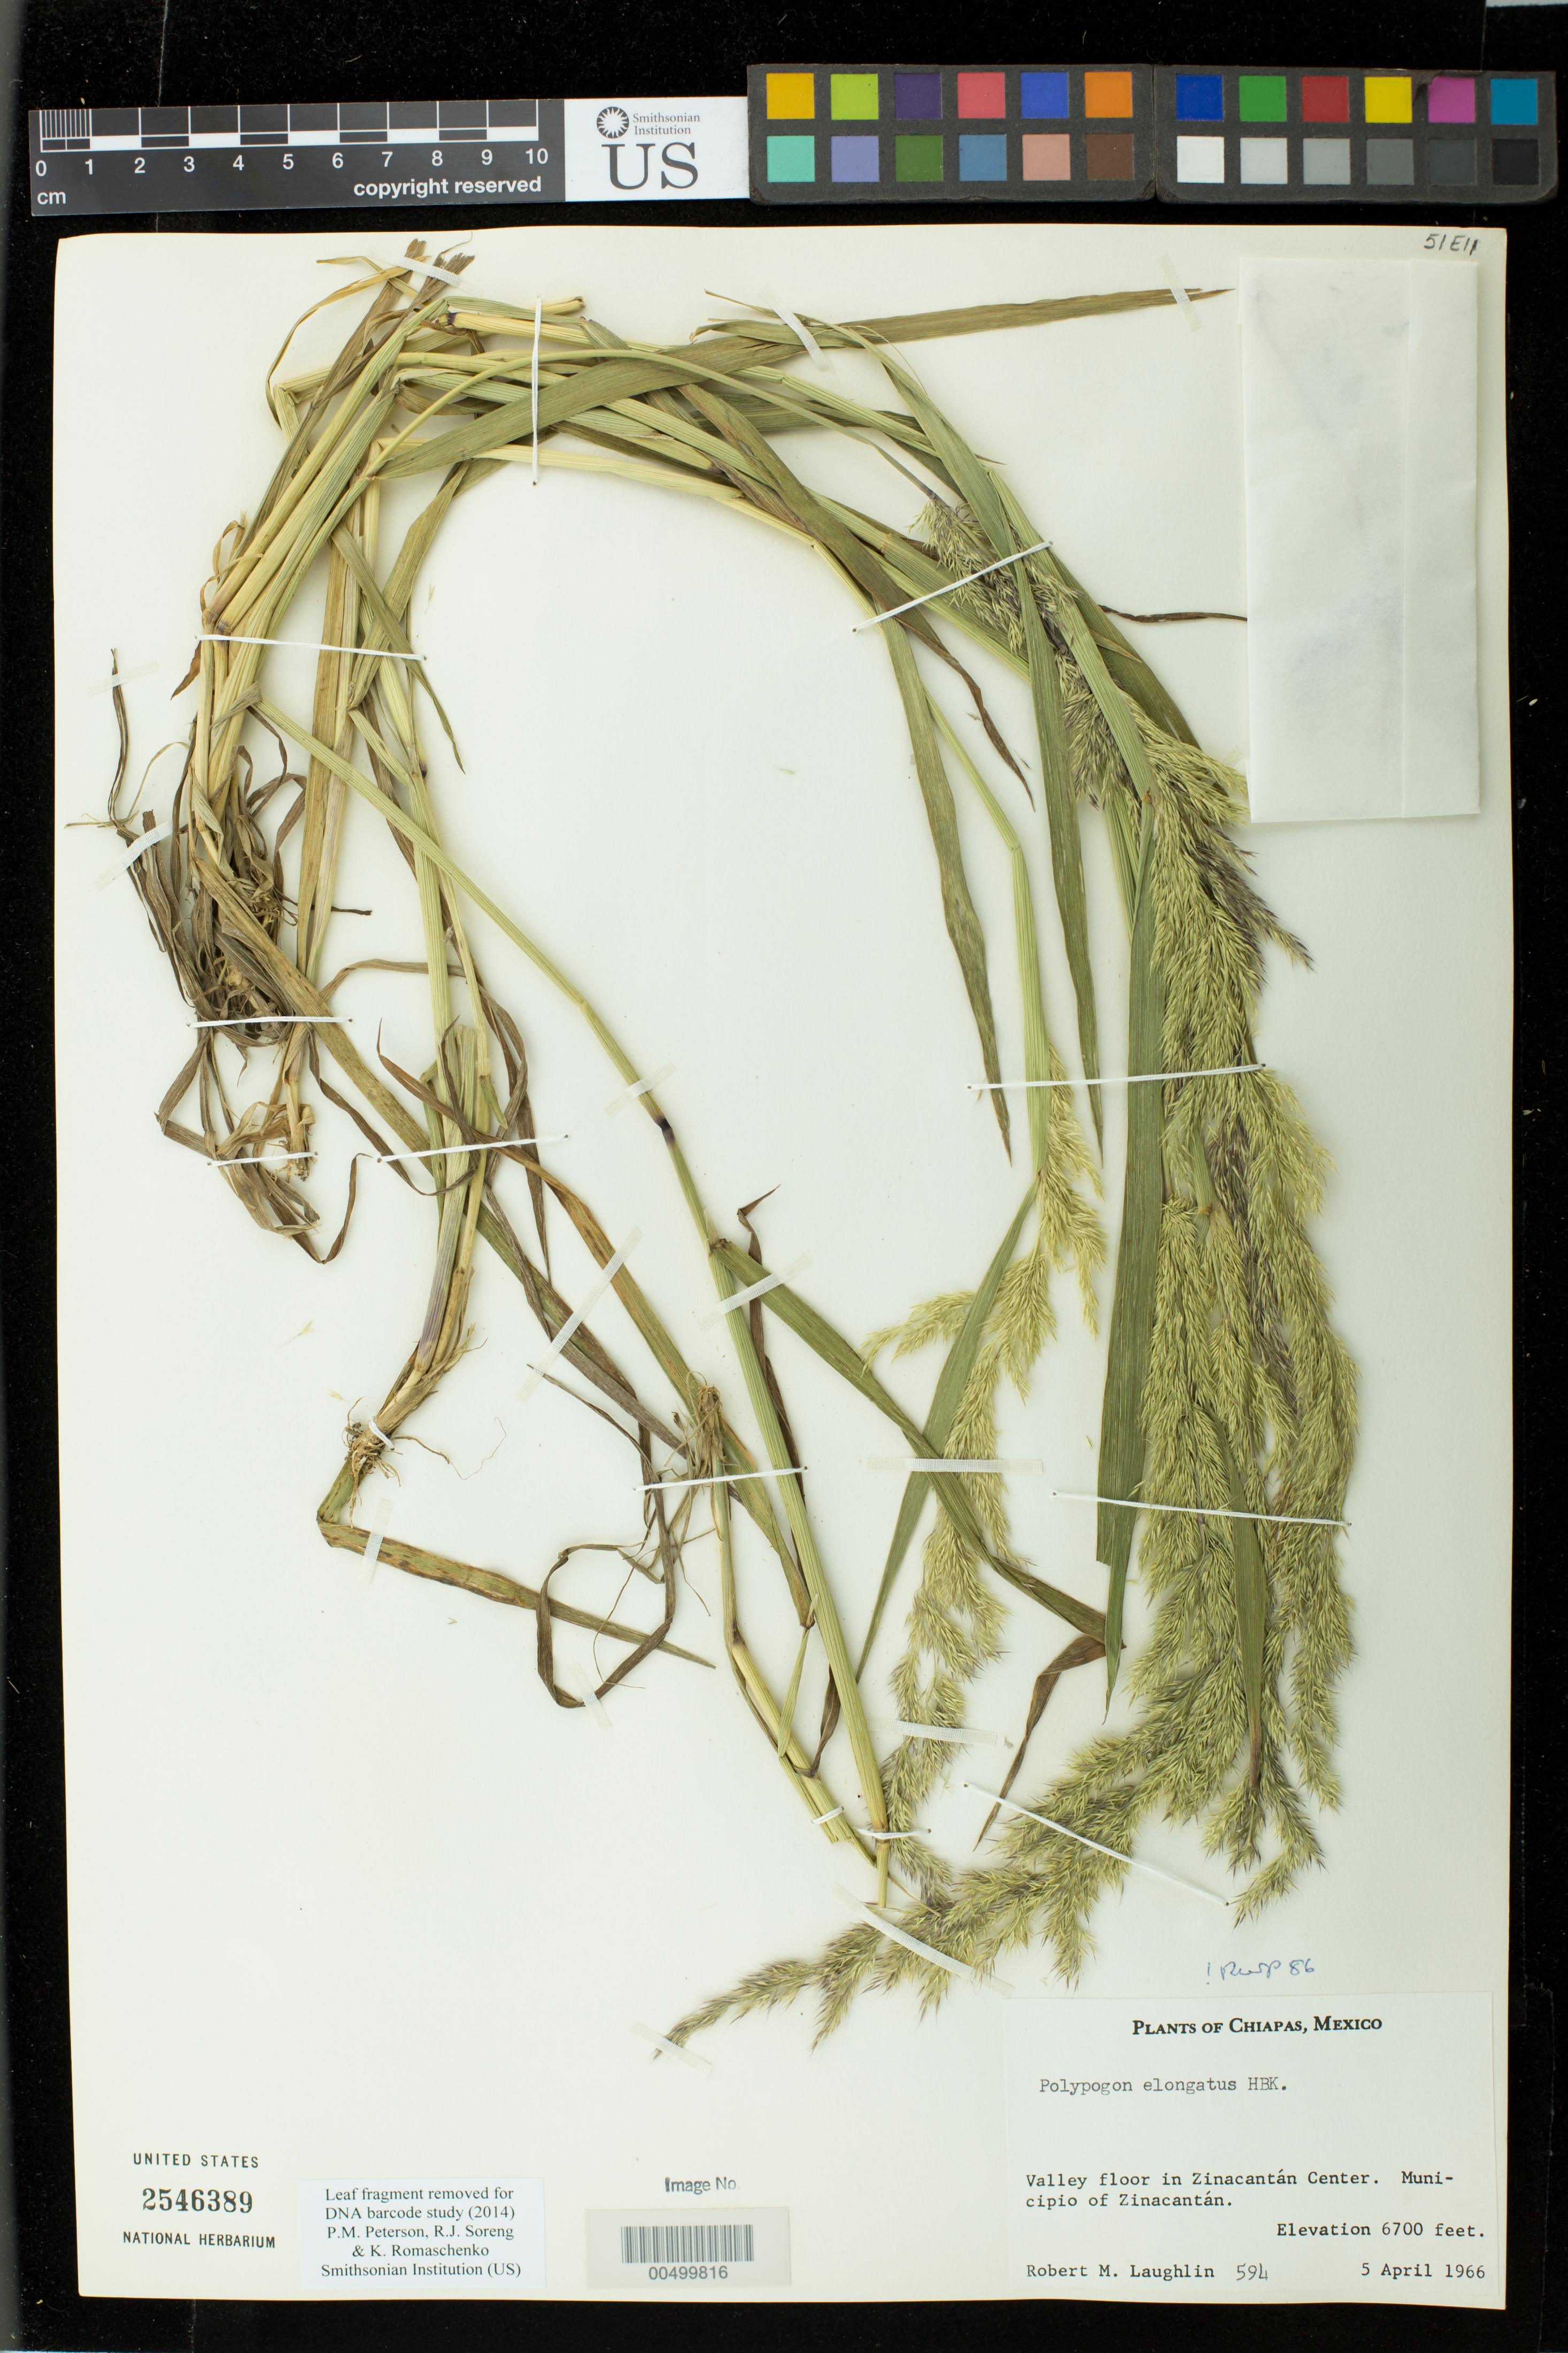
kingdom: Plantae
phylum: Tracheophyta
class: Liliopsida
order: Poales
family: Poaceae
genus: Polypogon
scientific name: Polypogon elongatus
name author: Kunth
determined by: Pohl, R. W.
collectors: R. M. Laughlin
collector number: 594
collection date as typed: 5 Apr 1966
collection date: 1966-04-05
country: Mexico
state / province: Chiapas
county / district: Zinacantán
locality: Valley floor of Zinacantán Center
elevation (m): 2042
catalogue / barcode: US 2546389